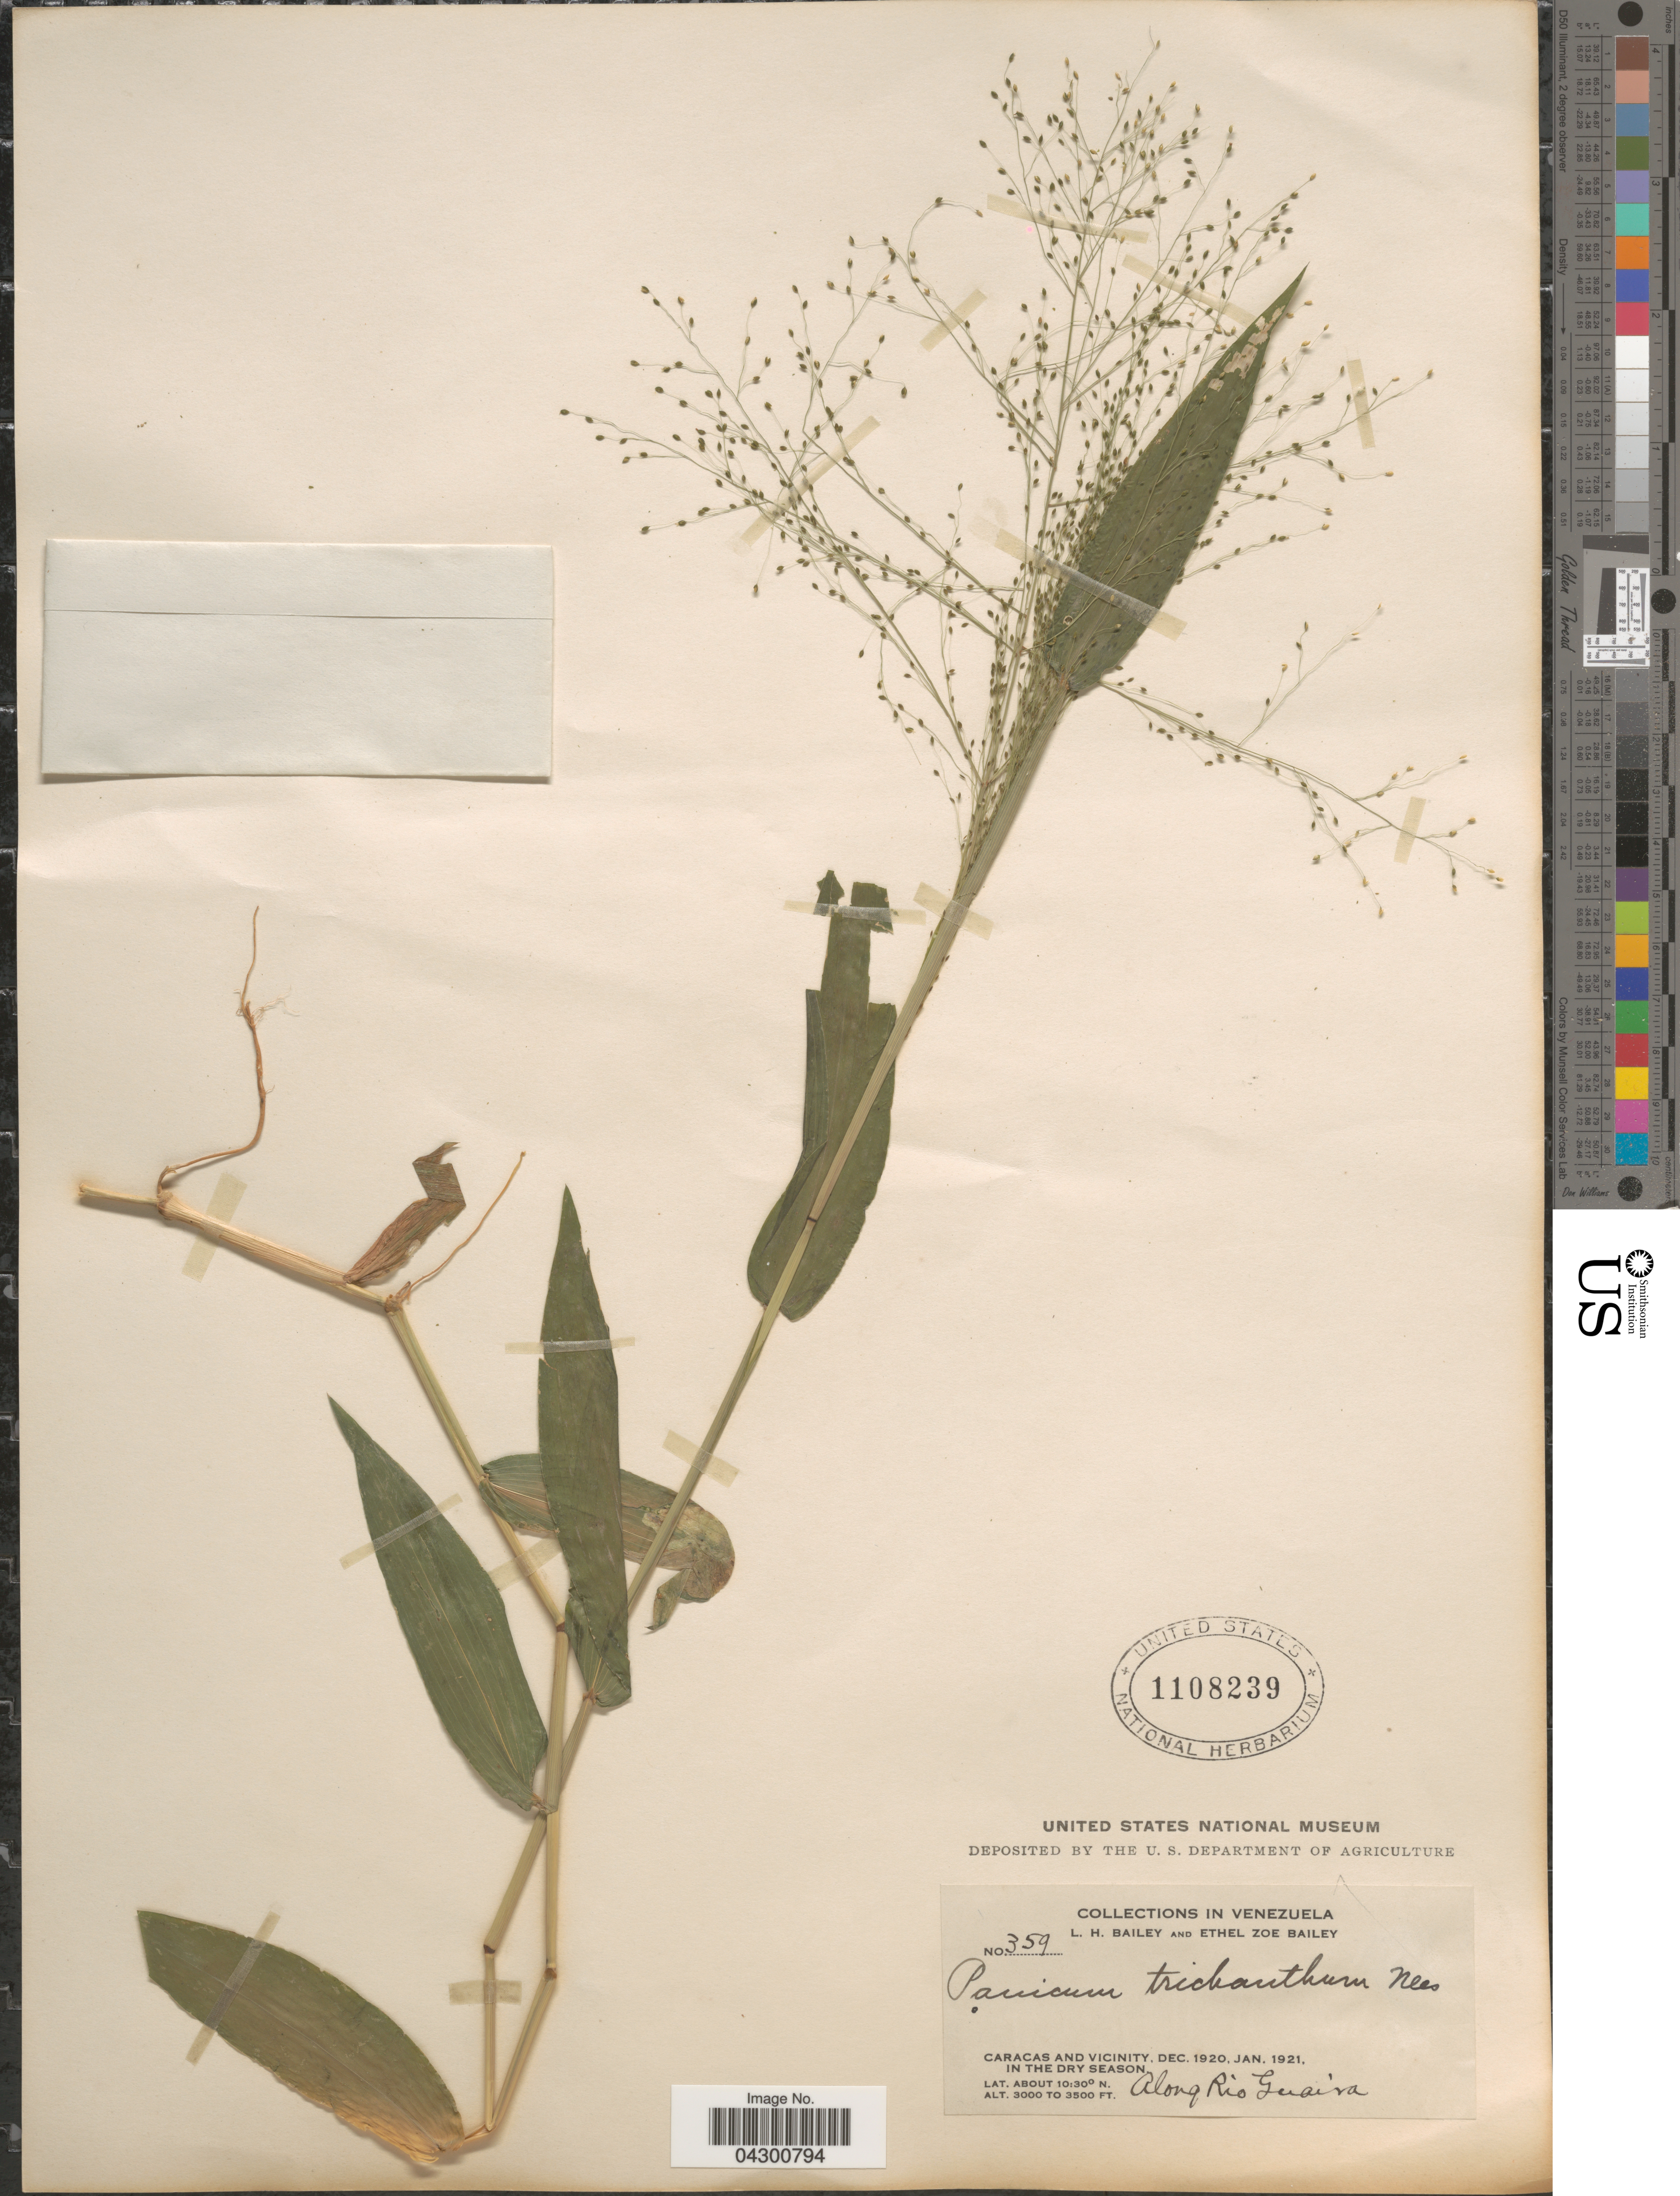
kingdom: Plantae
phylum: Tracheophyta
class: Liliopsida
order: Poales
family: Poaceae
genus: Panicum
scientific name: Panicum trichanthum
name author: Nees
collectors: L. H. Bailey & E. Z. Bailey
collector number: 359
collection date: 1920-12/1921-01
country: Venezuela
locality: Caracas and vicinity, in the dry season. Along Rio Guaira.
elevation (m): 914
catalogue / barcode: US 1108239